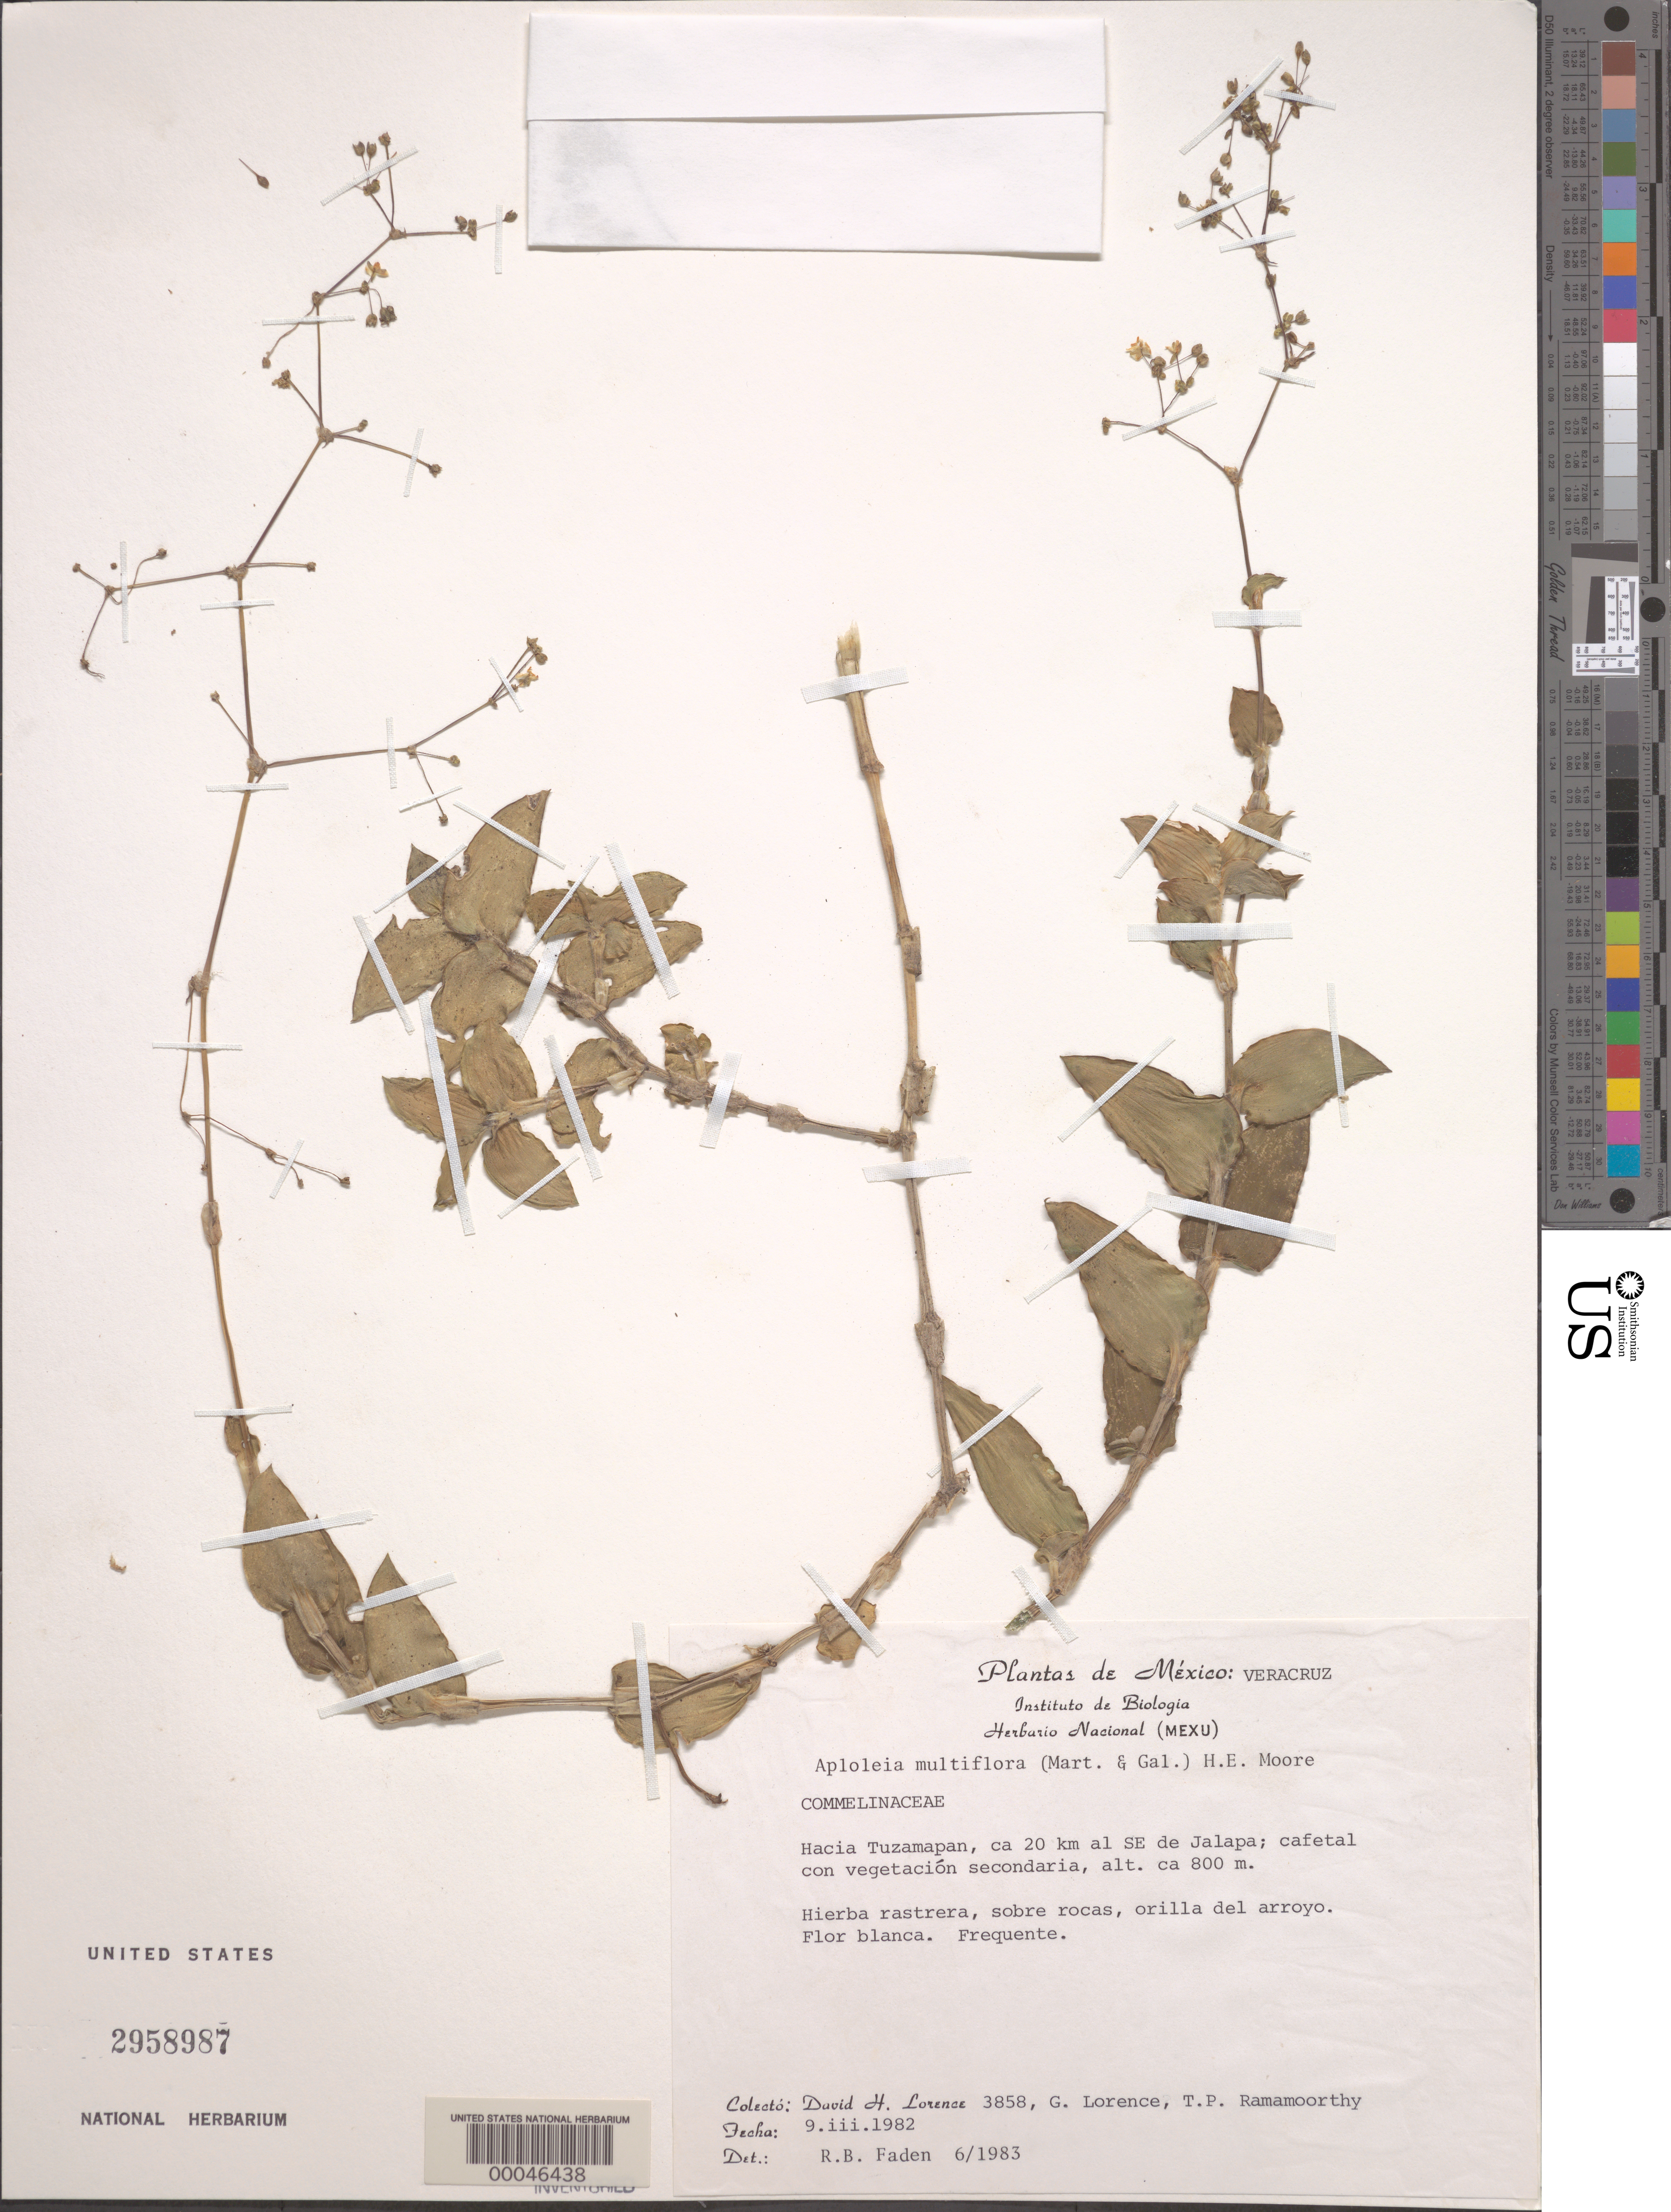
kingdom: Plantae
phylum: Tracheophyta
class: Liliopsida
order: Commelinales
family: Commelinaceae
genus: Callisia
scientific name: Callisia multiflora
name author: (M. Martens & Galeotti) Standl.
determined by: Faden, Robert B., (US), Smithsonian Institution - National Museum of Natural History (UNITED STATES)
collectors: D. Lorence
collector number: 3858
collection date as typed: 09 Mar 1982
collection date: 1982-03-09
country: Mexico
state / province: Veracruz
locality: Se of jalapa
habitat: Cafetal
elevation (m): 800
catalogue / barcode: US 2958987